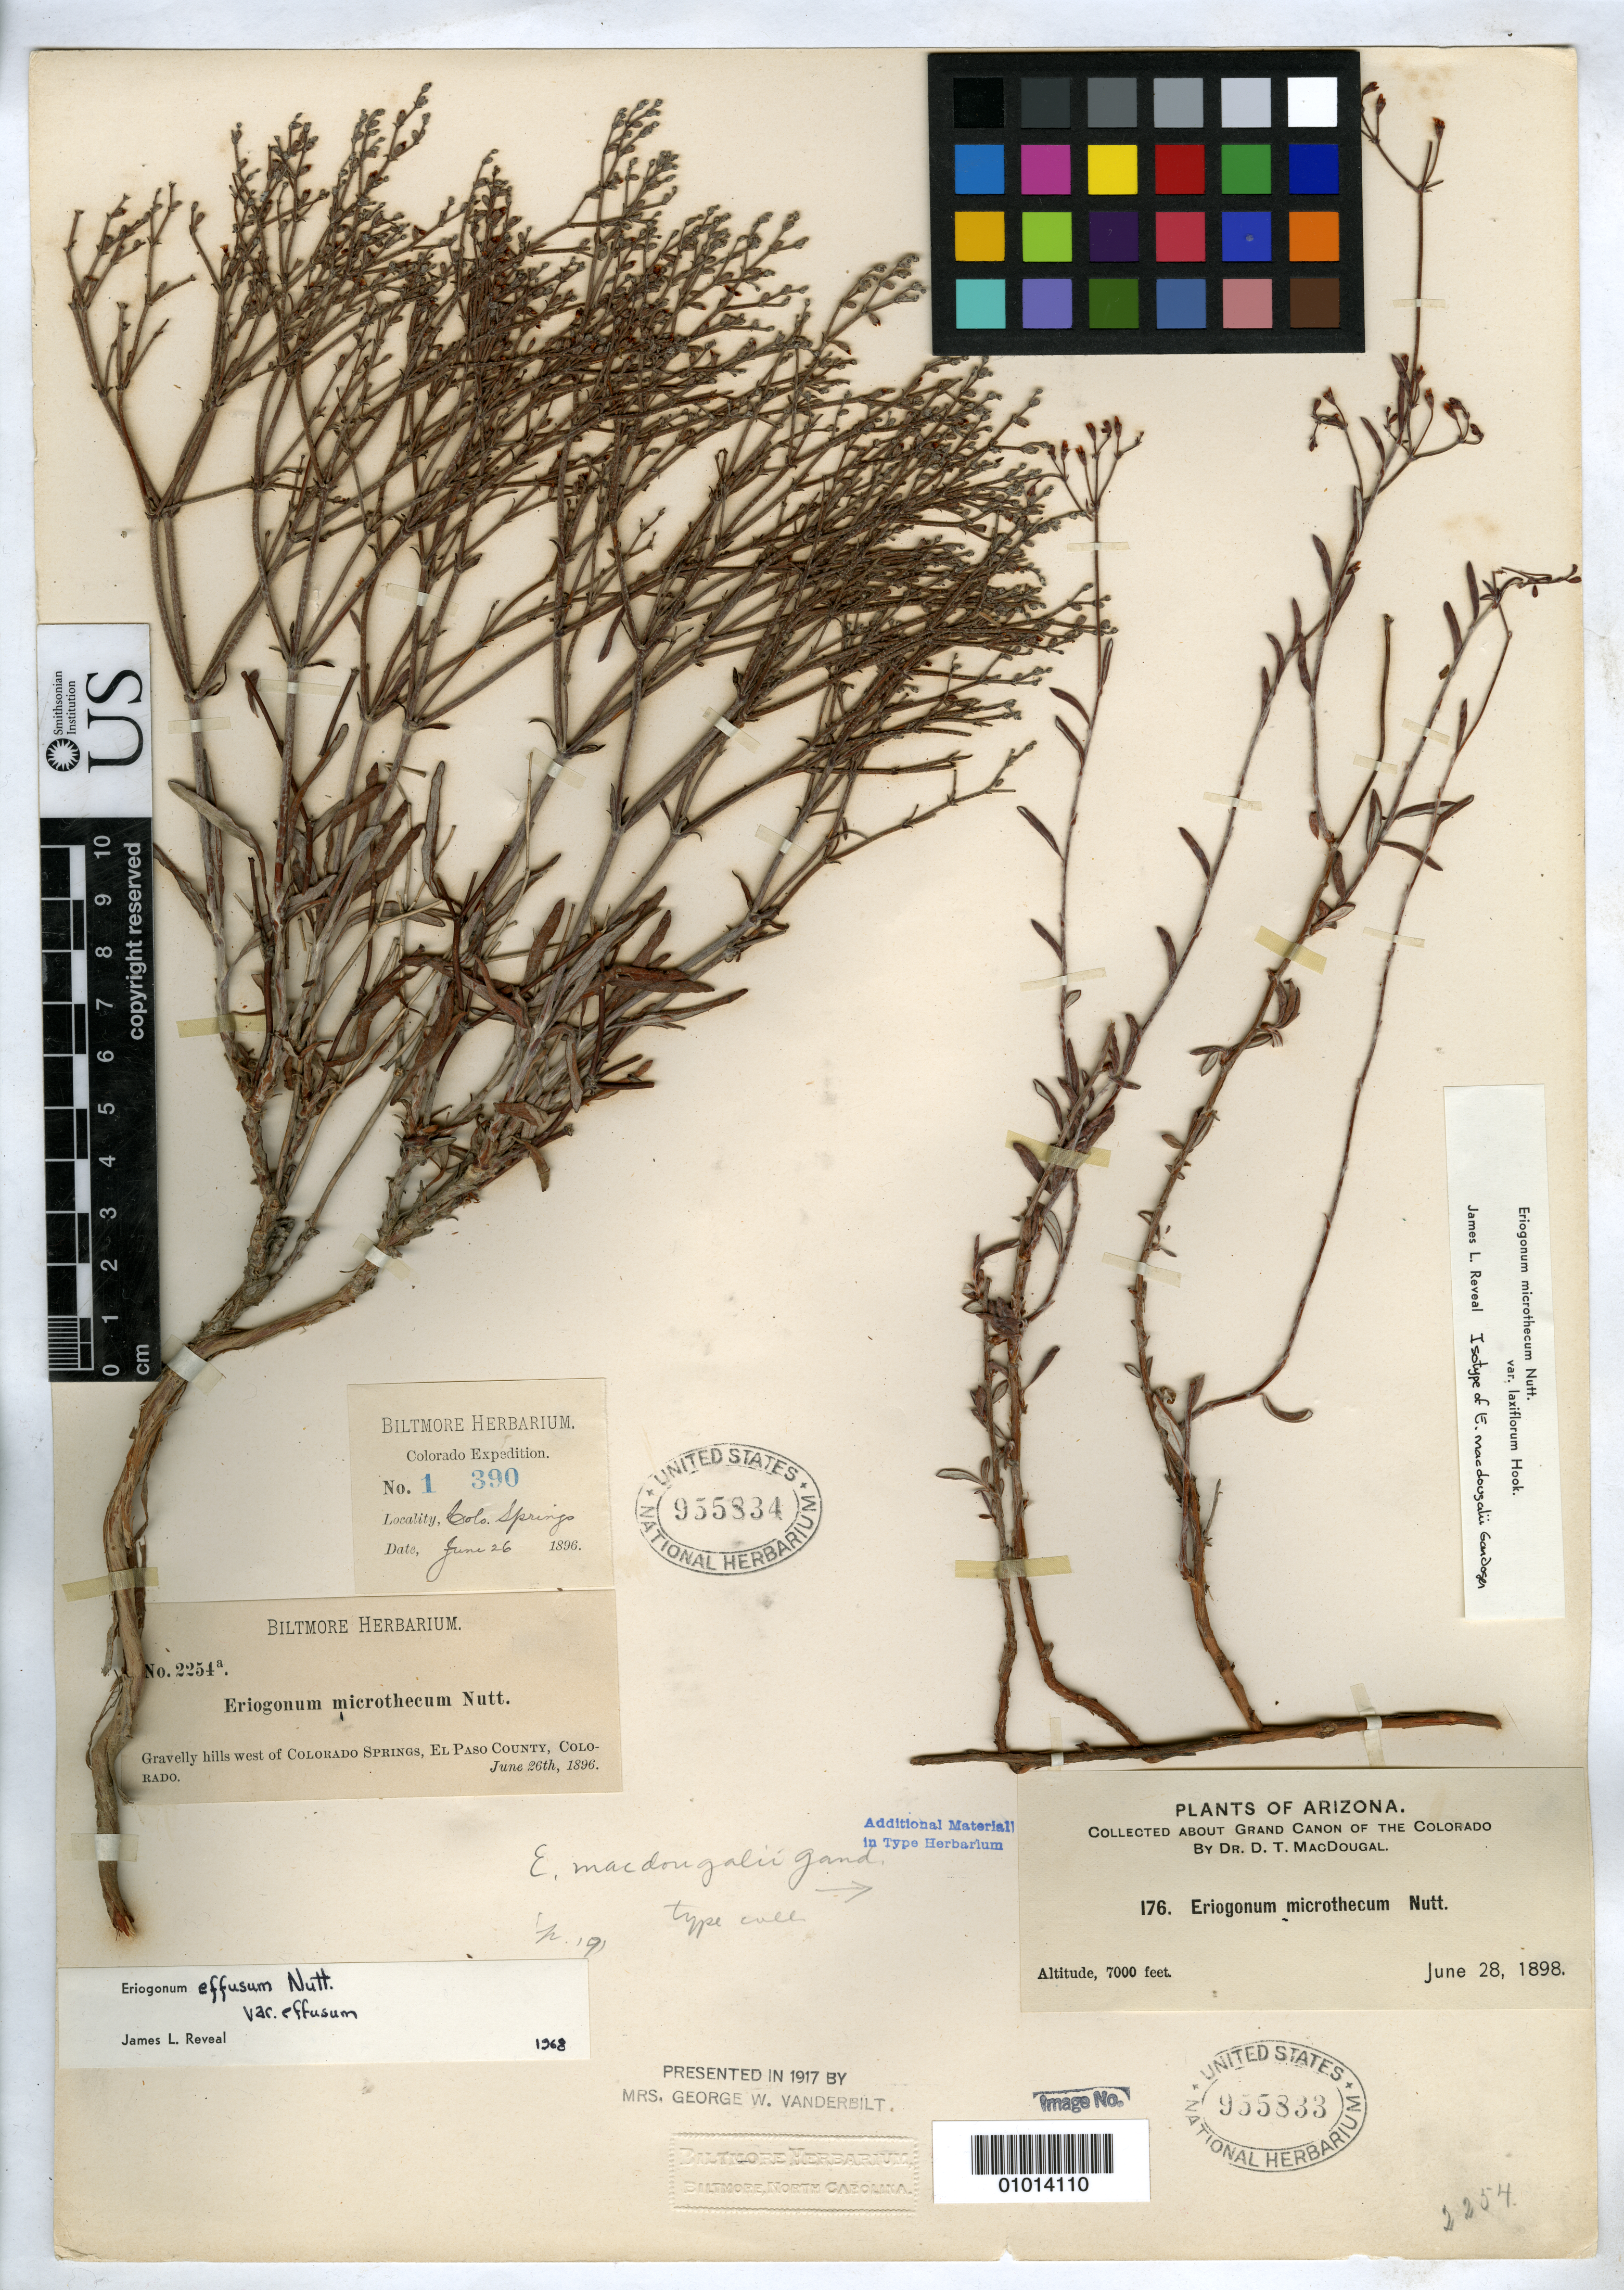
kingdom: Plantae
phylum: Tracheophyta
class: Magnoliopsida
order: Caryophyllales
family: Polygonaceae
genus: Eriogonum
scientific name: Eriogonum macdougalii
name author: Gand.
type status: Isotype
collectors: D. T. MacDougal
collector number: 176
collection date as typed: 28 Jun 1898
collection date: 1898-06-28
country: United States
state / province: Arizona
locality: Grand Canyon of Colorado.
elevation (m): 2134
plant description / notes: Non-type specimen (Biltmore Herb. 2254a, USNH 955834) mounted on the same sheet on the left hand side.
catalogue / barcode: US 955833